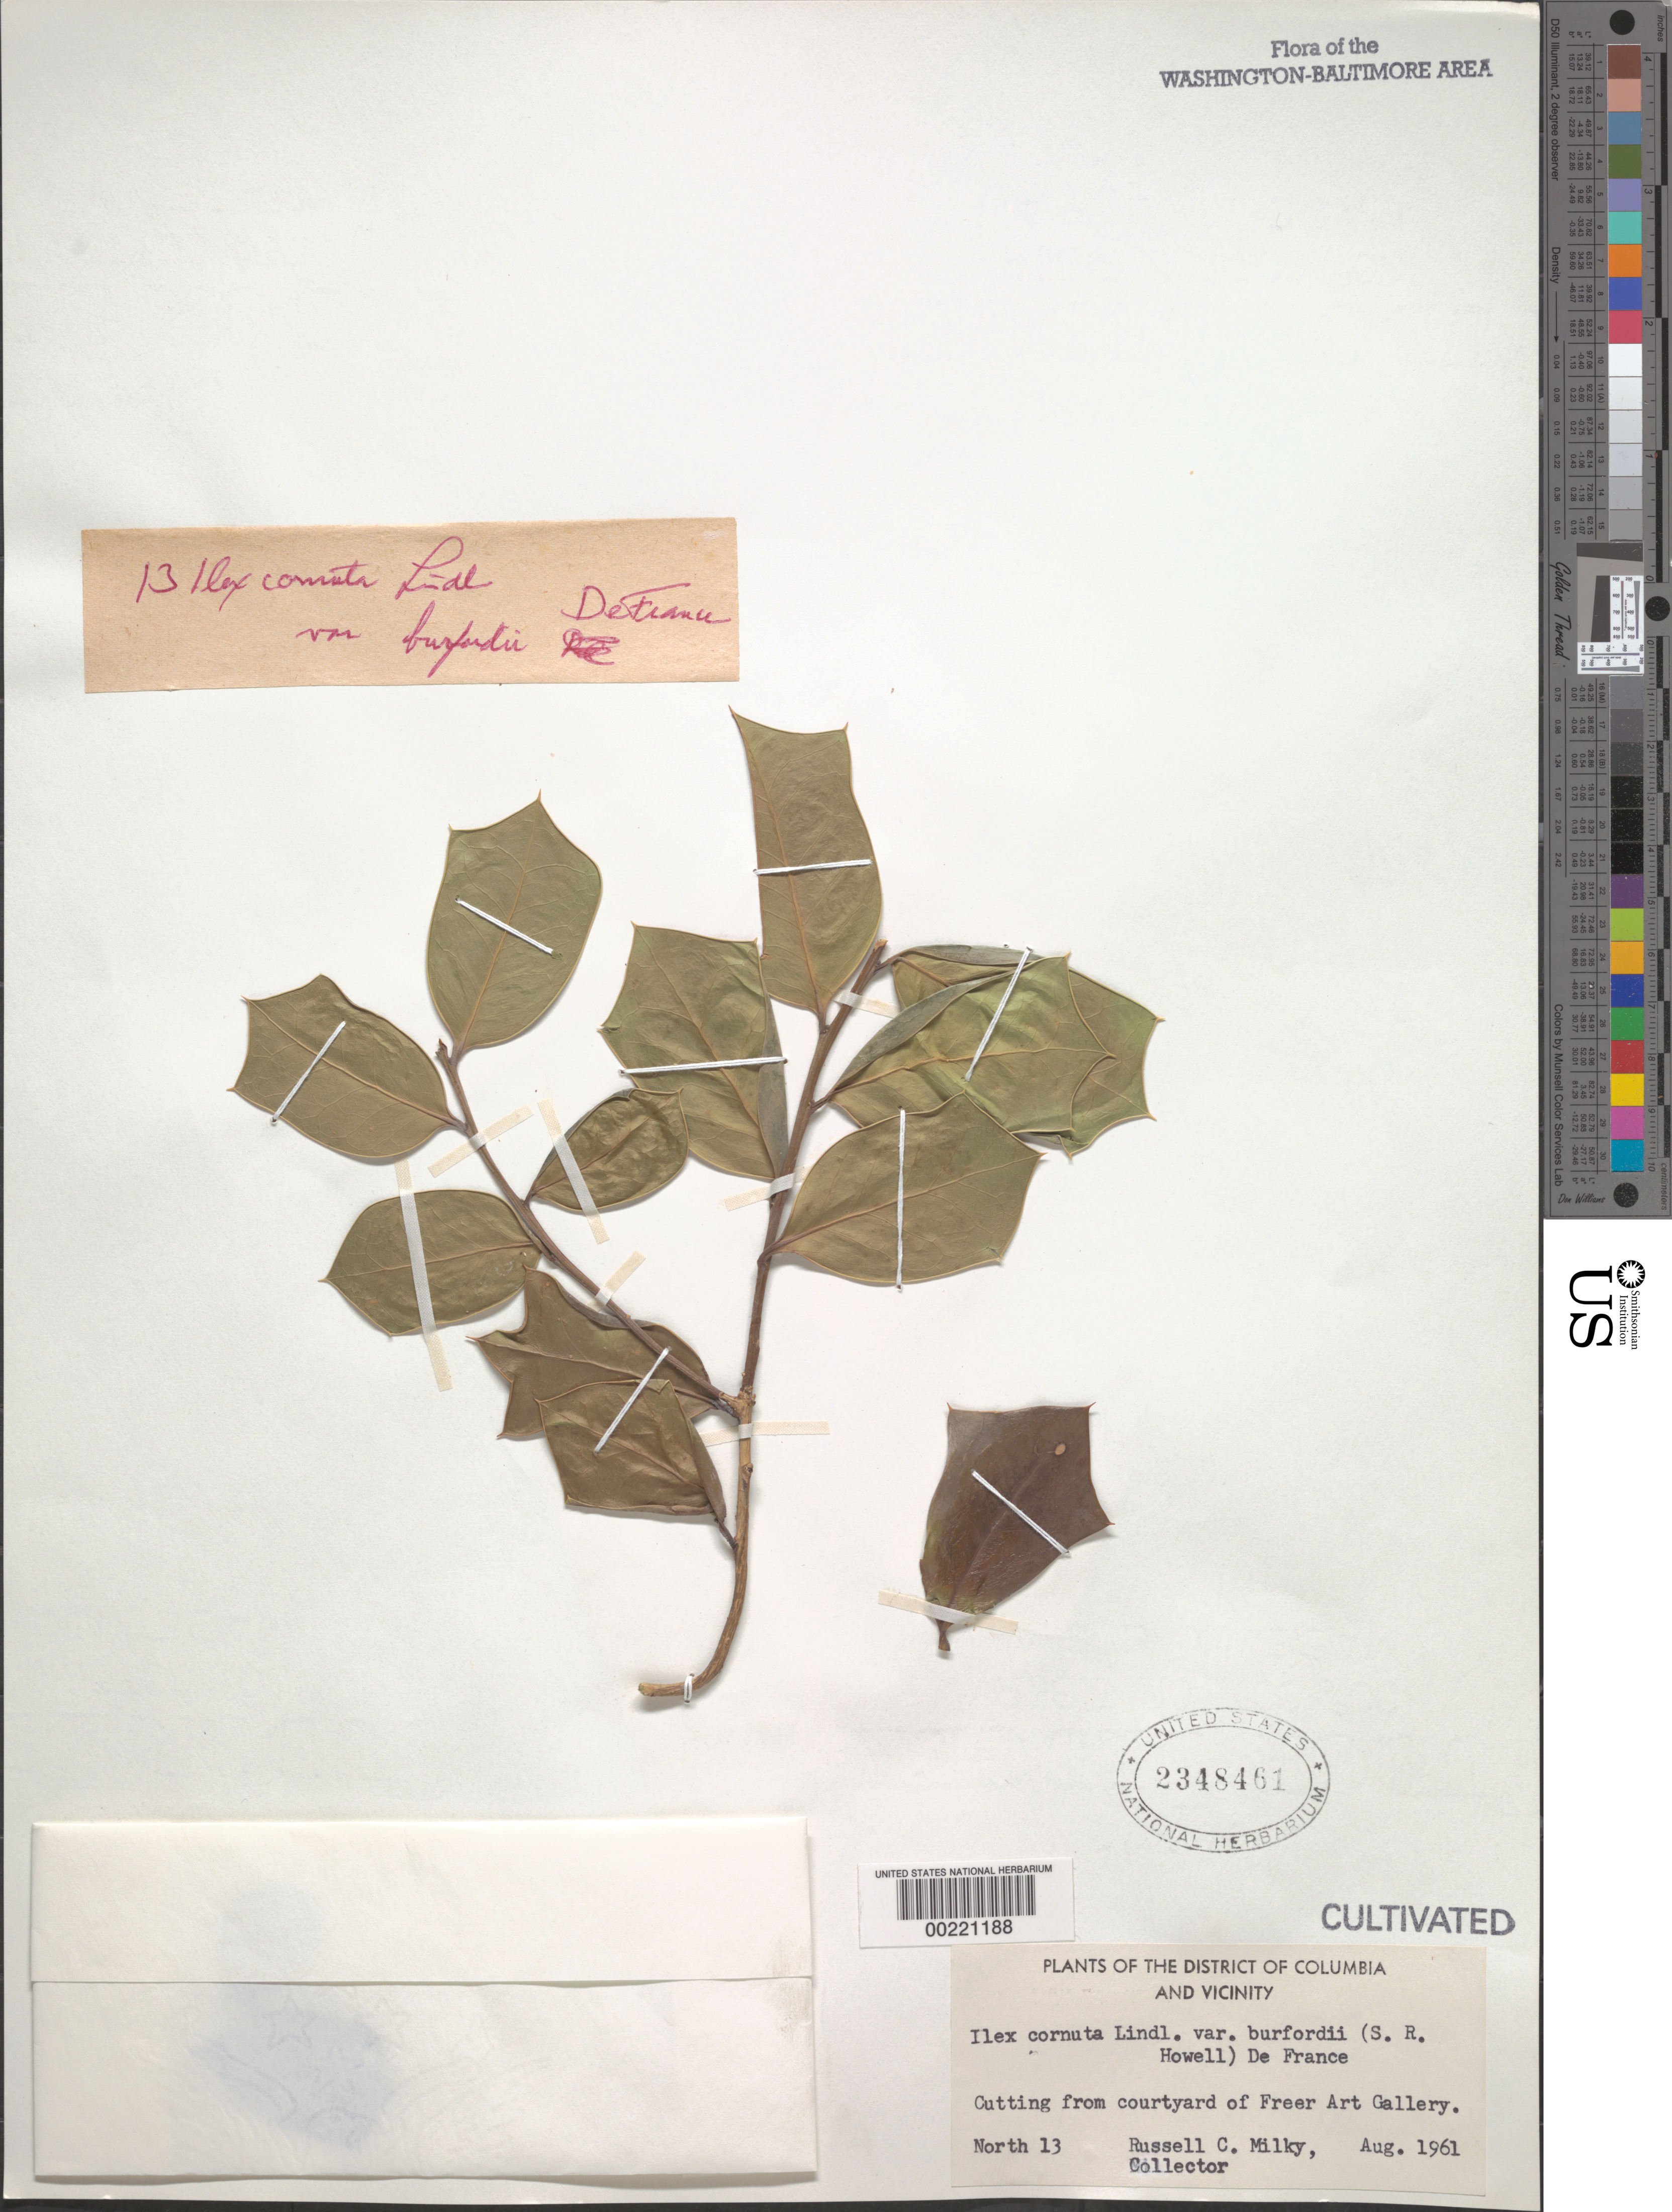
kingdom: Plantae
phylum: Tracheophyta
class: Magnoliopsida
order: Aquifoliales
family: Aquifoliaceae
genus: Ilex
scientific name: Ilex cornuta var. burfordii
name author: De France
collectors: R. Milky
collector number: North 13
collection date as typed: Aug 1961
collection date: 1961-08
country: United States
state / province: District of Columbia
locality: Courtyard of Freer Art Gallery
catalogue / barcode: US 2348461